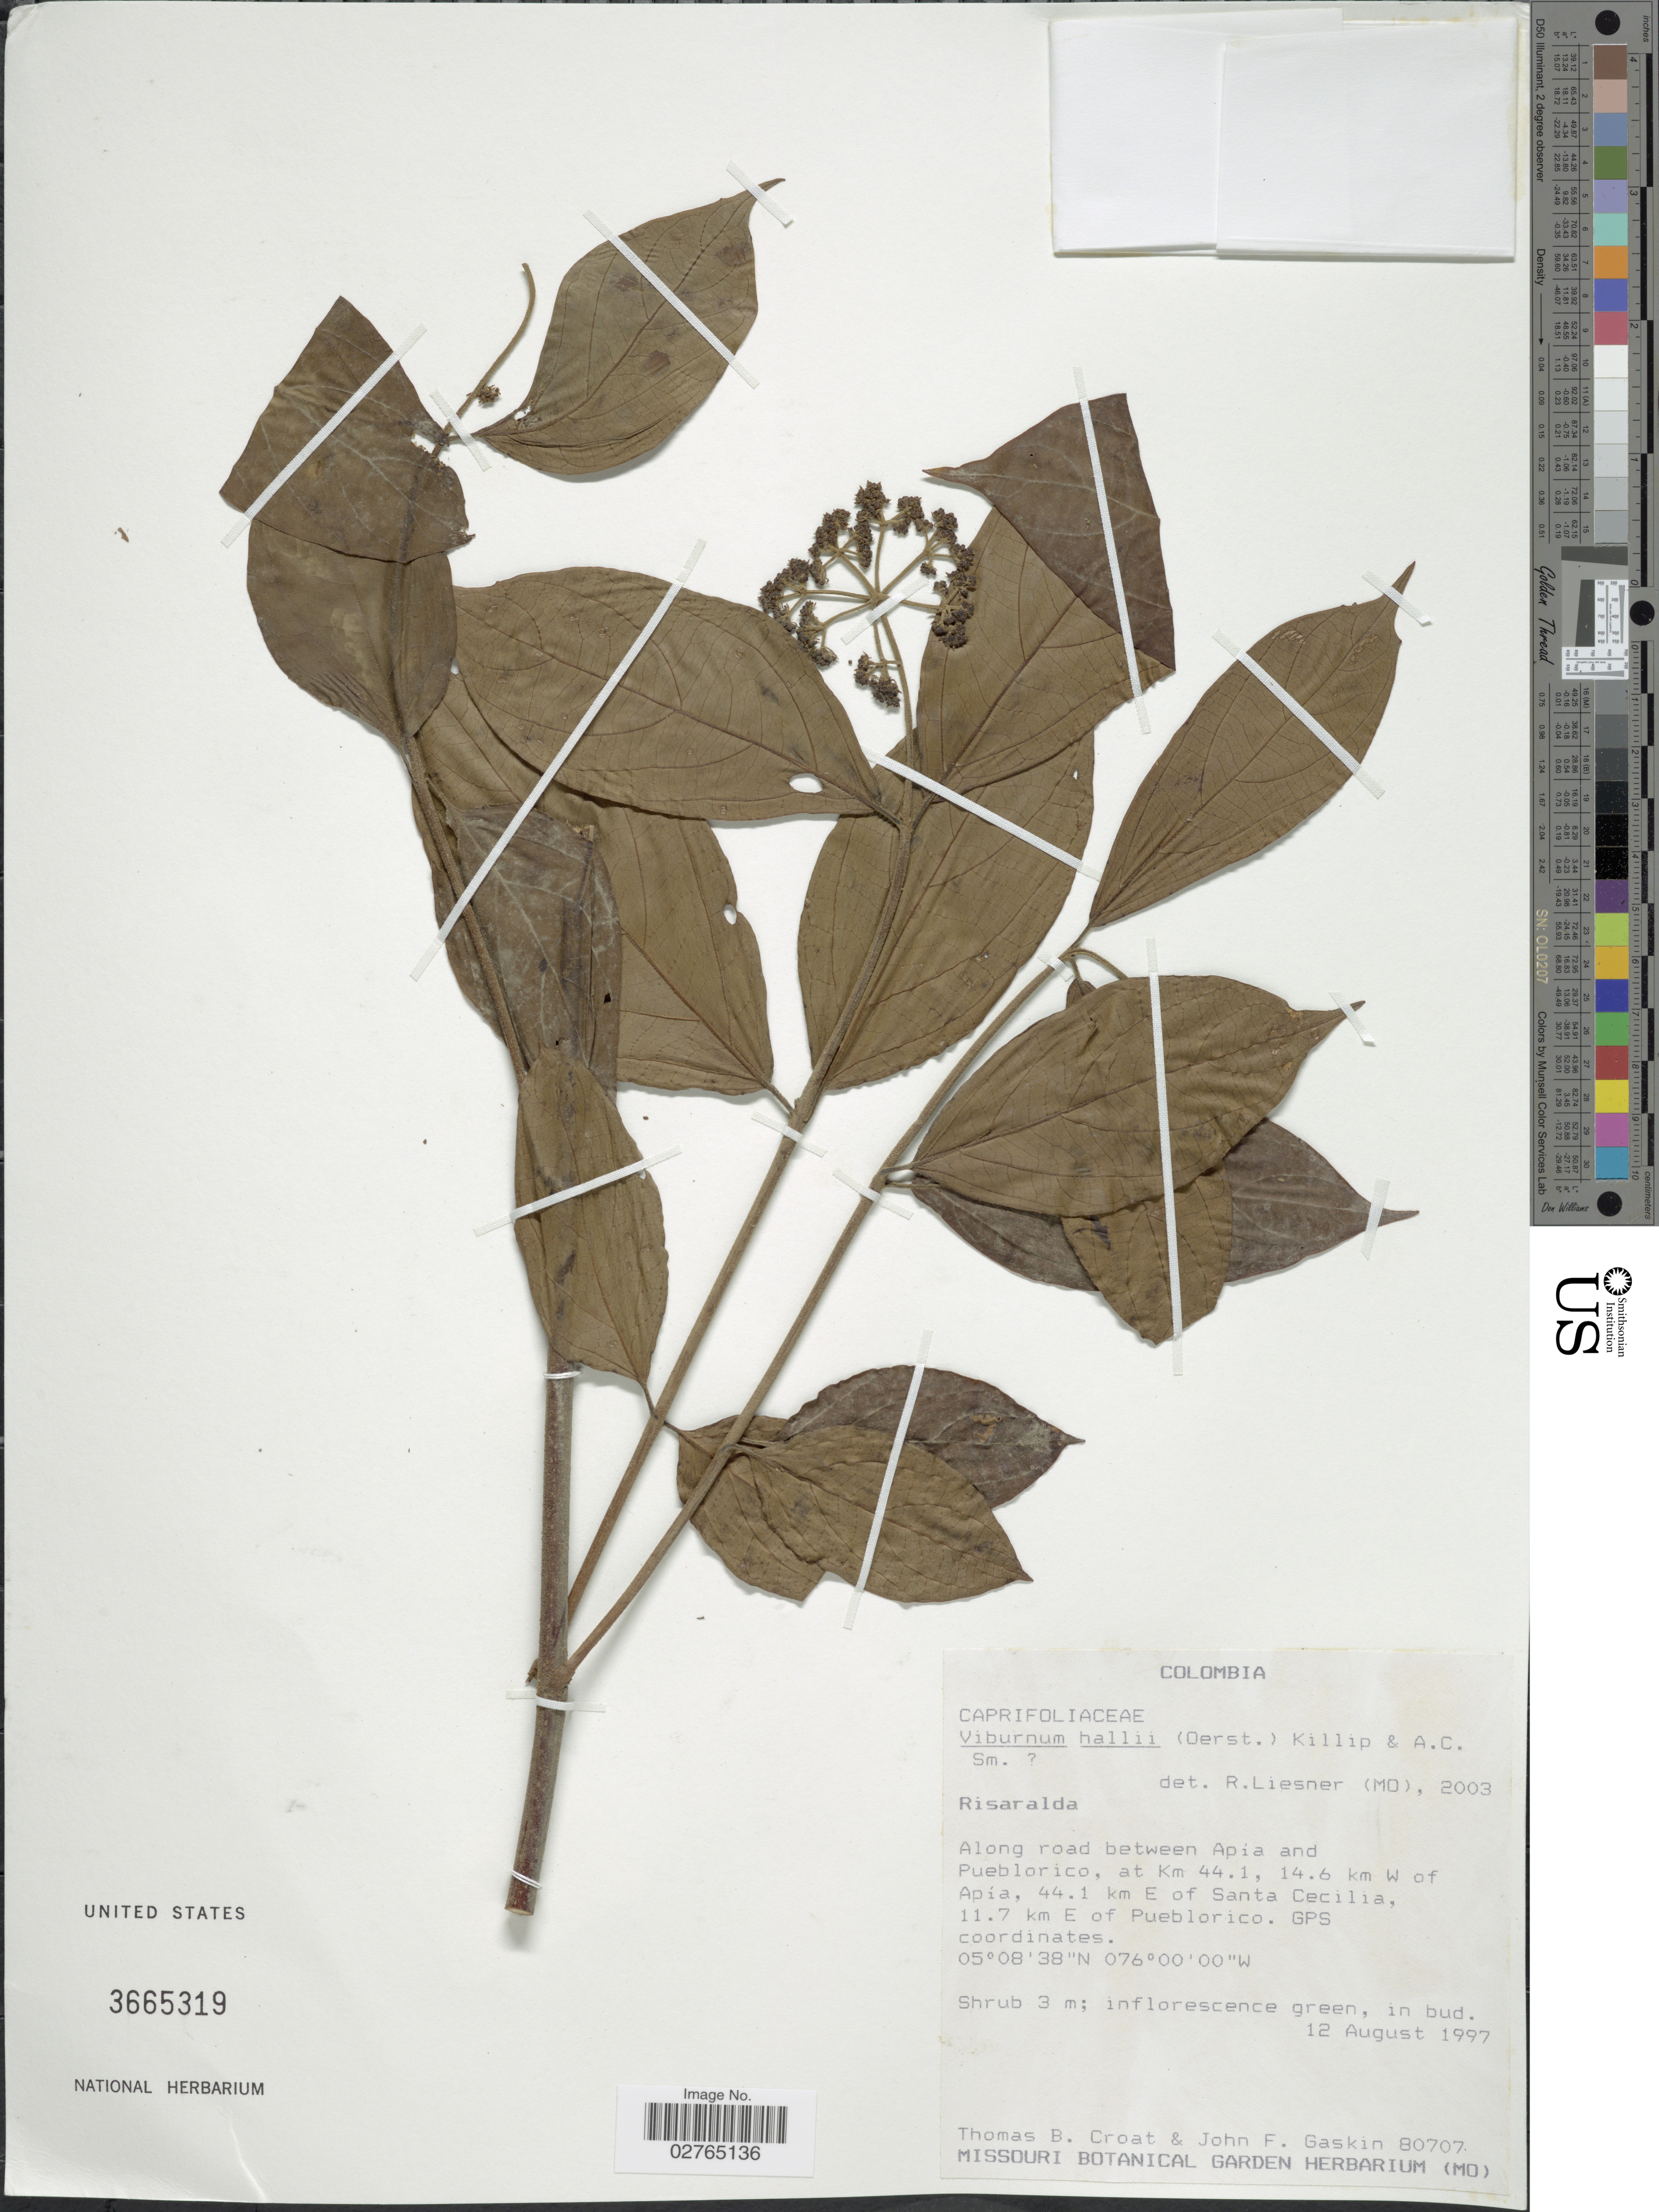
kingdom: Plantae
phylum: Tracheophyta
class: Magnoliopsida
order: Dipsacales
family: Viburnaceae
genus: Viburnum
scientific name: Viburnum hallii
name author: (Oerst.) Killip & A.C. Sm.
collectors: T. B. Croat & J. F. Gaskin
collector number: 80707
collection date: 1997-08-12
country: Colombia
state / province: Risaralda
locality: Along road between Apia and Pueblorico, at Km 44.1, 14.6 km W of Apía, 44.1 km E of Santa Cecilia, 11.7 km E of Pueblorico.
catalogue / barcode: US 3665319